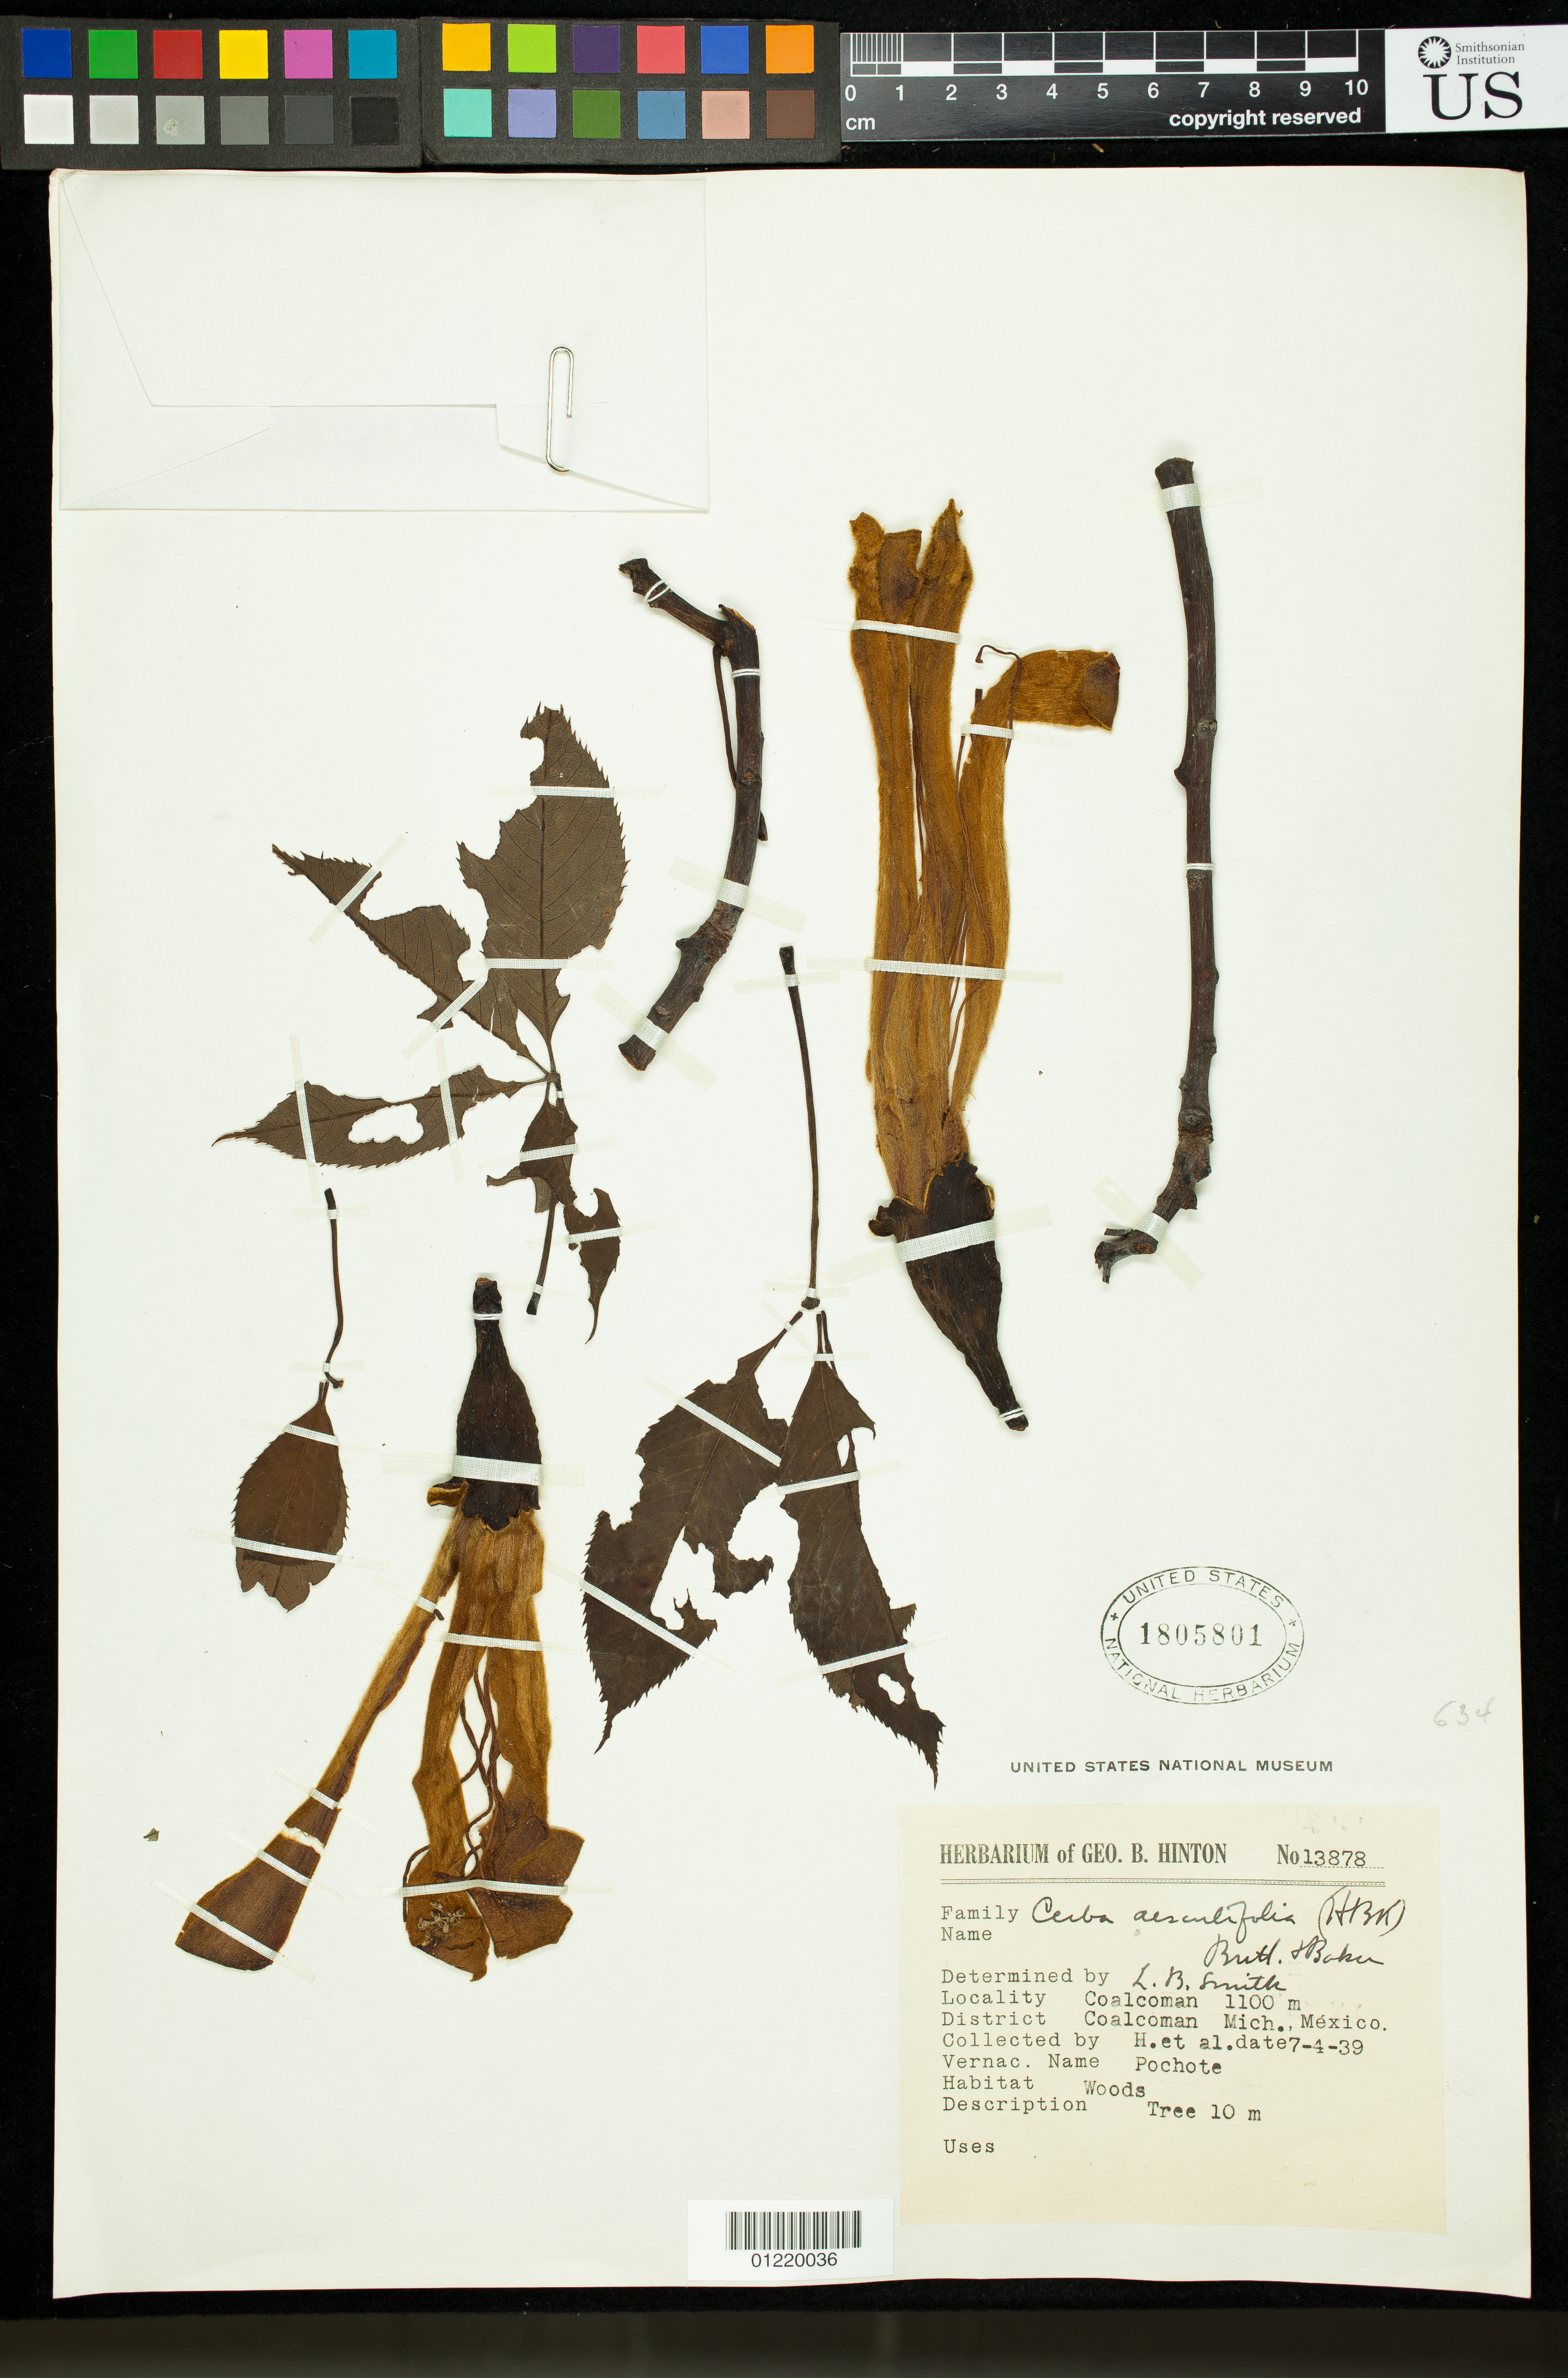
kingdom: Plantae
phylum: Tracheophyta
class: Magnoliopsida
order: Malvales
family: Malvaceae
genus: Ceiba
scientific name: Ceiba aesculifolia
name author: (Kunth) Britten & Baker f.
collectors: G. B. Hinton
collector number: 13878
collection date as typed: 4/7/1939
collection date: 1939-04-07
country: Mexico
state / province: Michoacán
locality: Coalcoman, Mich.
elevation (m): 1100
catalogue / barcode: US 1805801